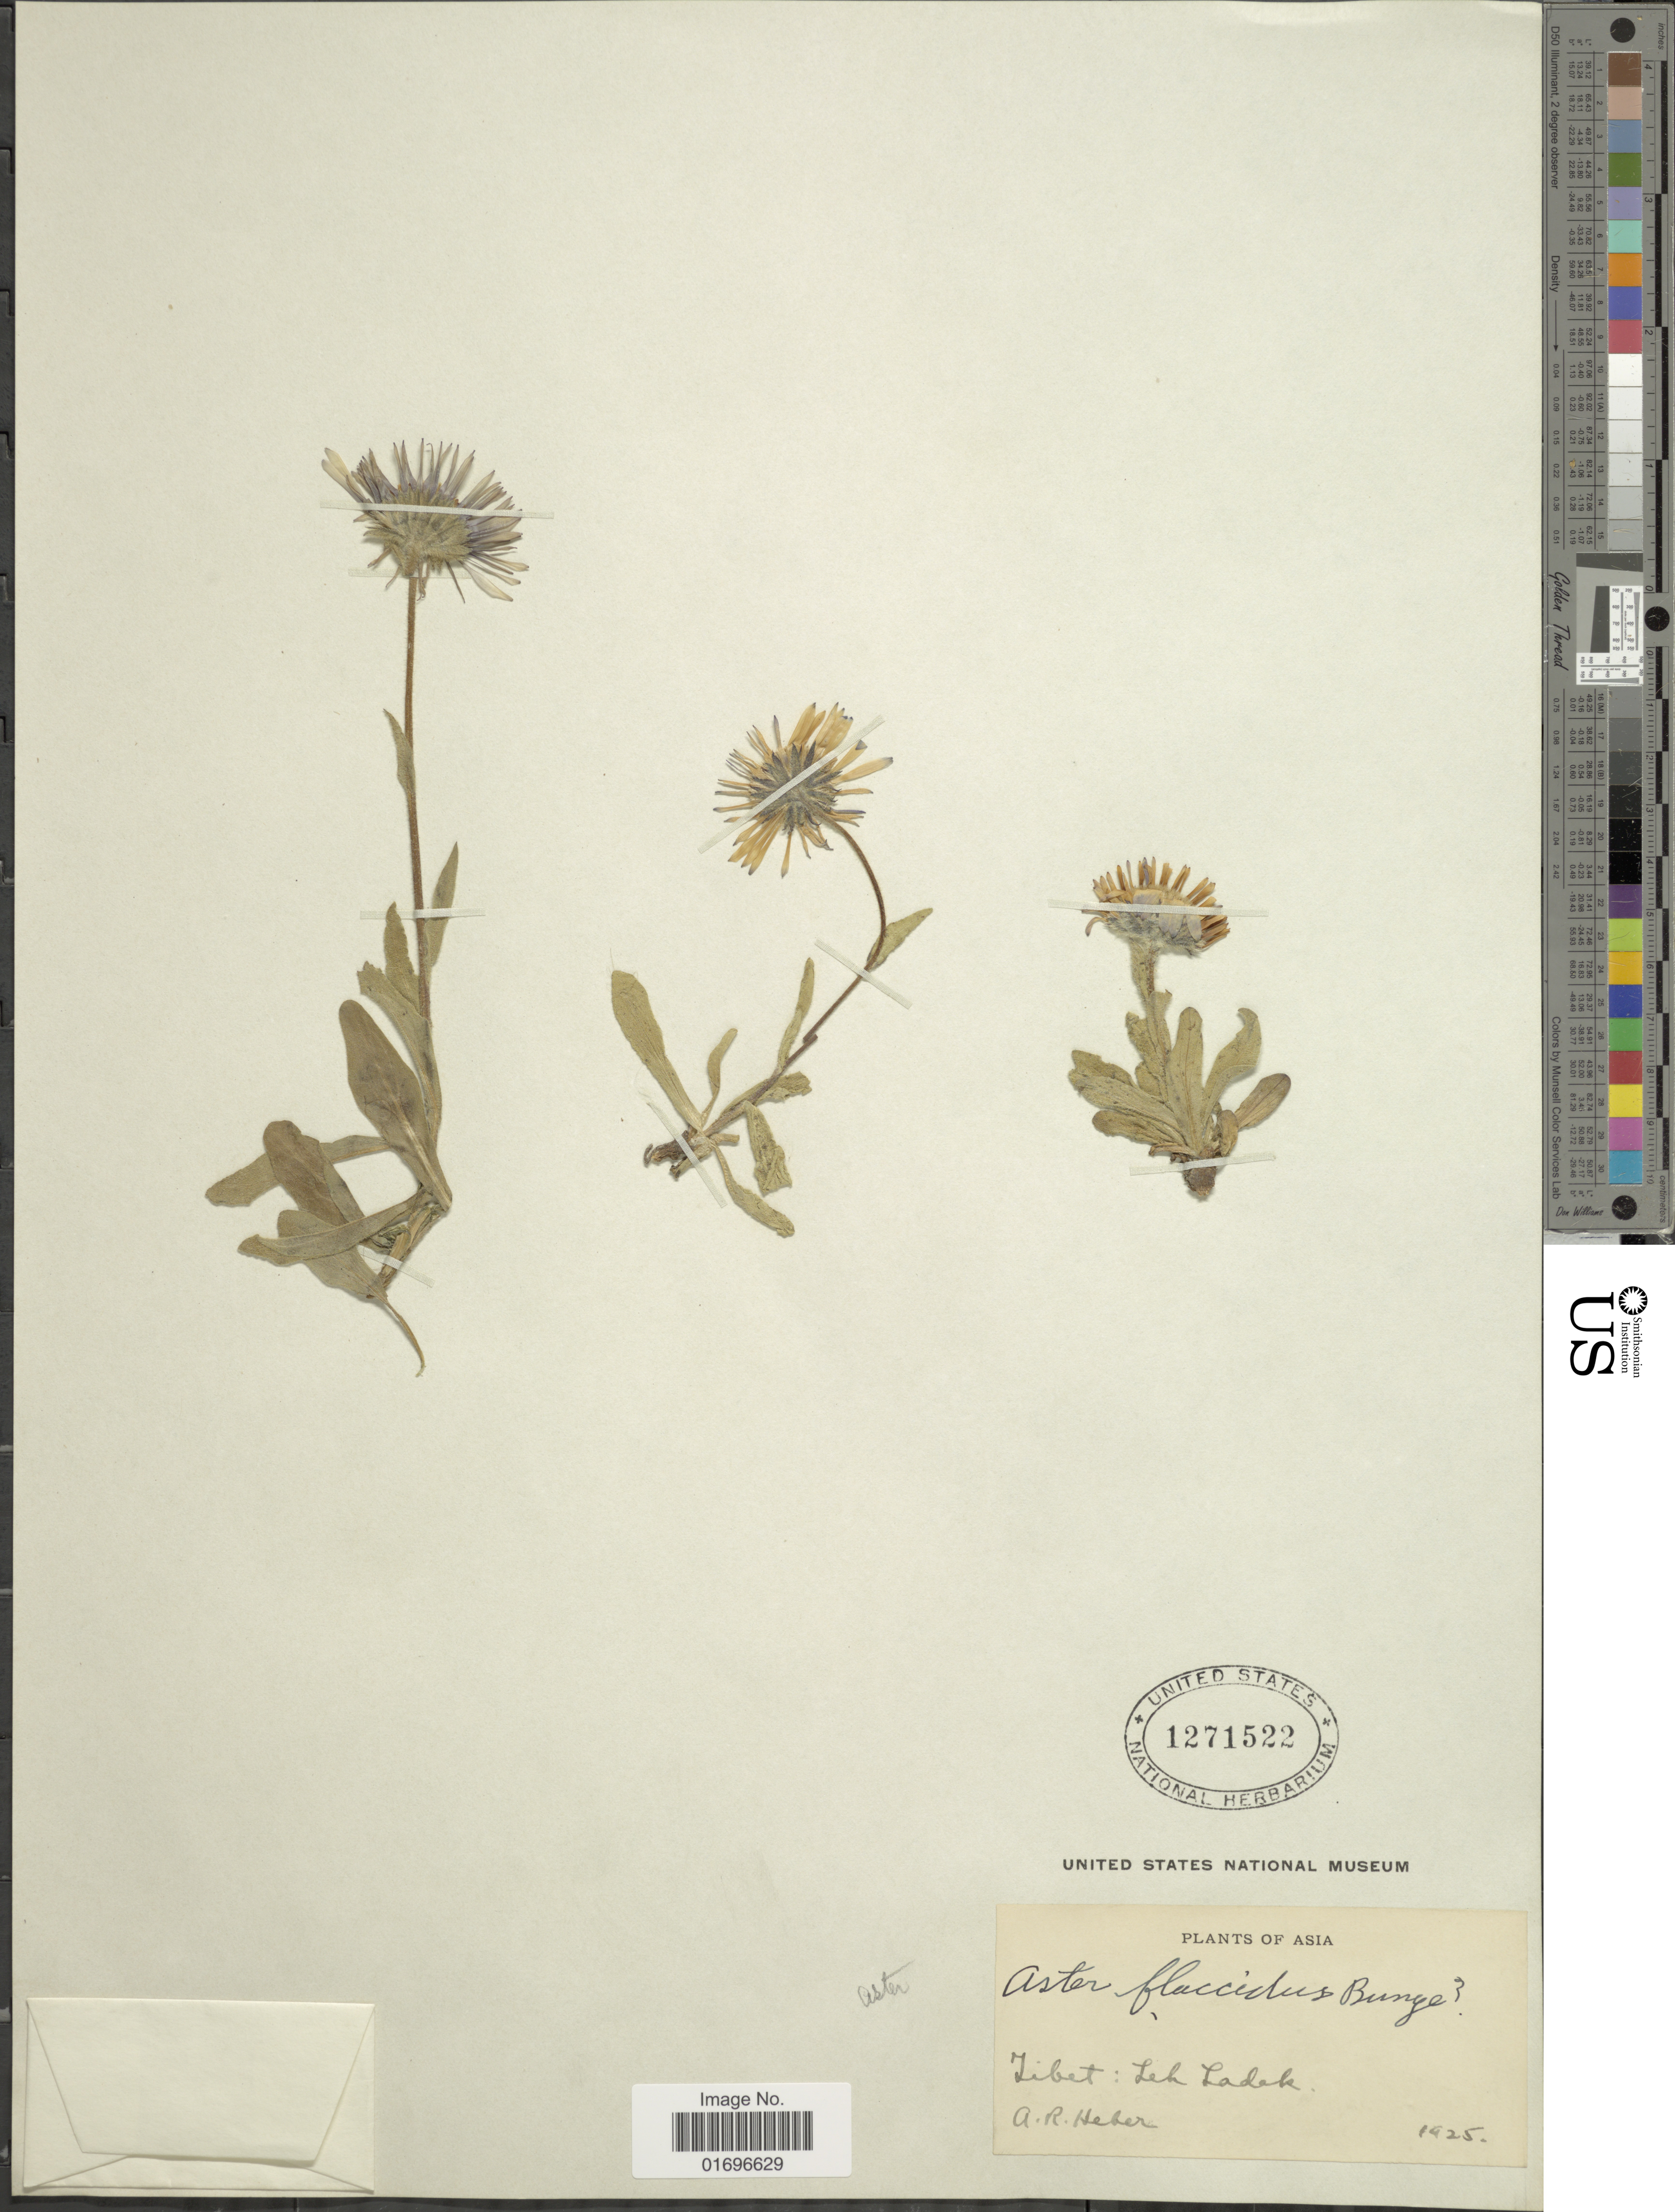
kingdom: Plantae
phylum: Tracheophyta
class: Magnoliopsida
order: Asterales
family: Asteraceae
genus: Aster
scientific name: Aster flaccidus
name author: Bunge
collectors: A. Heber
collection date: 1925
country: China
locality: Asia. Tibet: Leh Ladek [interpreted]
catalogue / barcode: US 1271522